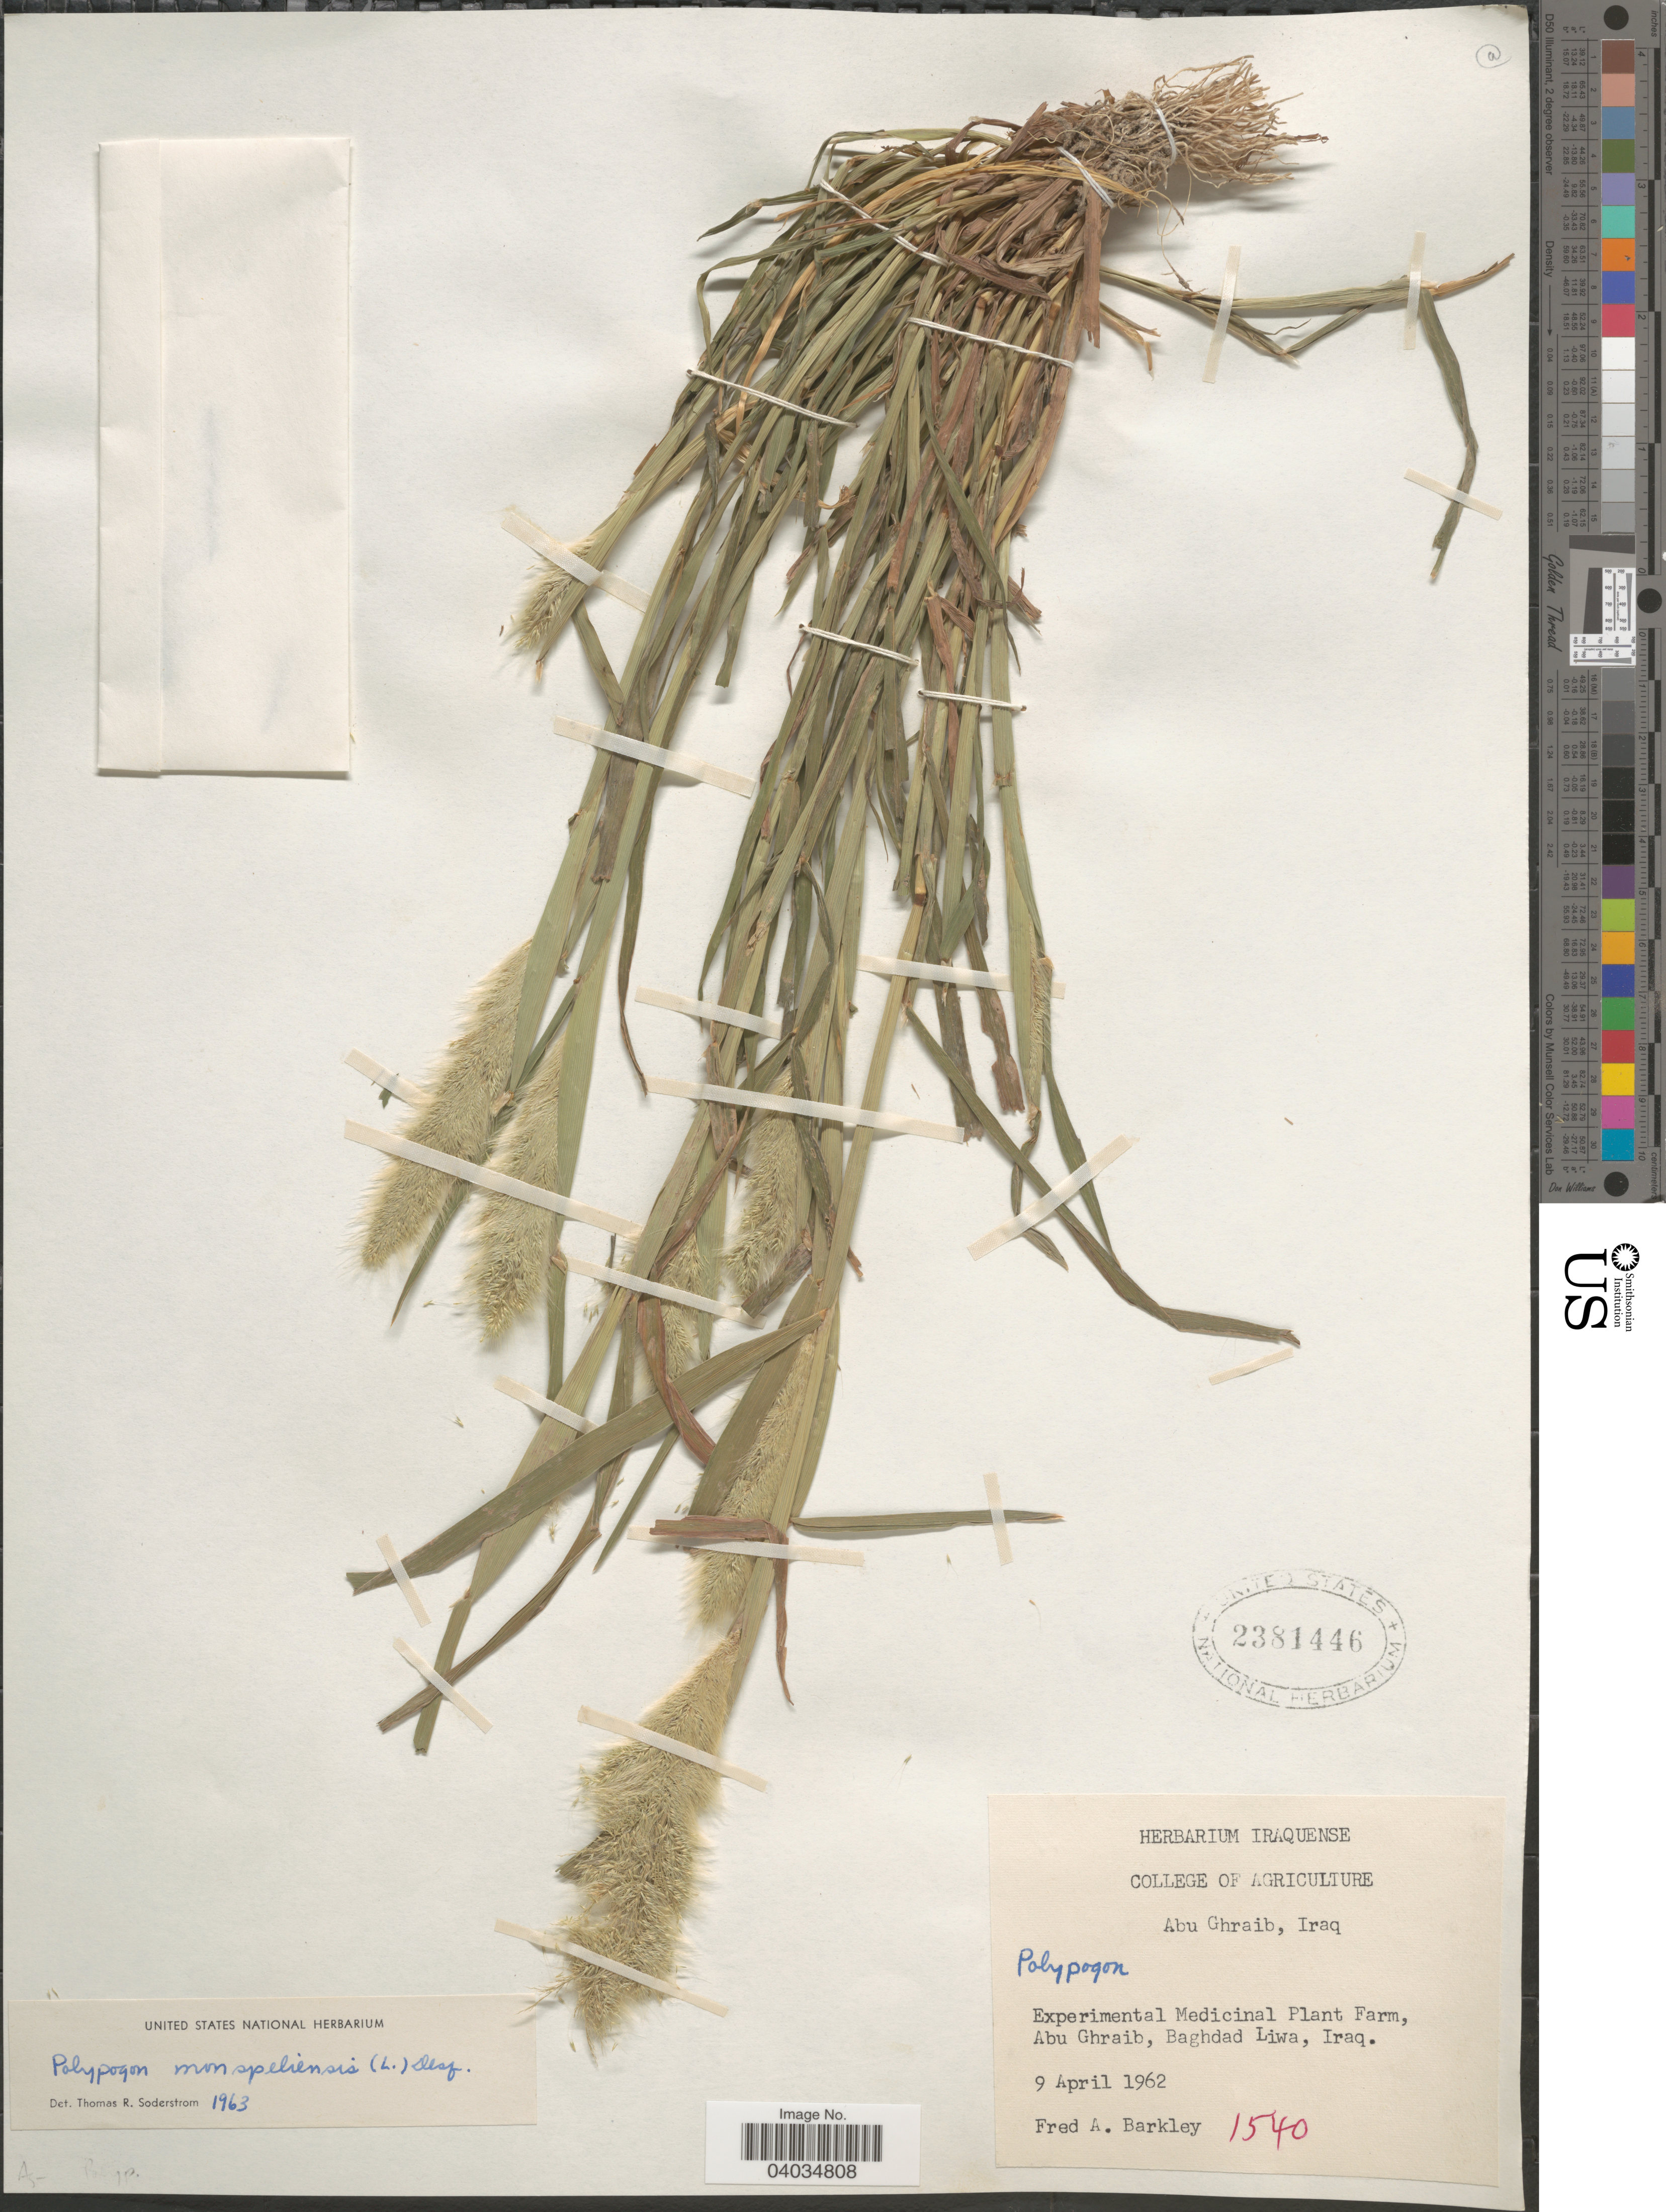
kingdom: Plantae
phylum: Tracheophyta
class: Liliopsida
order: Poales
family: Poaceae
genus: Polypogon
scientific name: Polypogon monspeliensis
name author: (L.) Desf.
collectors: F. A. Barkley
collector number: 1540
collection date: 1962-04-09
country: Iraq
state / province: Baghdad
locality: Experimental Medicinal Plant Farm, Abu Ghraib, Baghdad Liwa.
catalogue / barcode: US 2381446